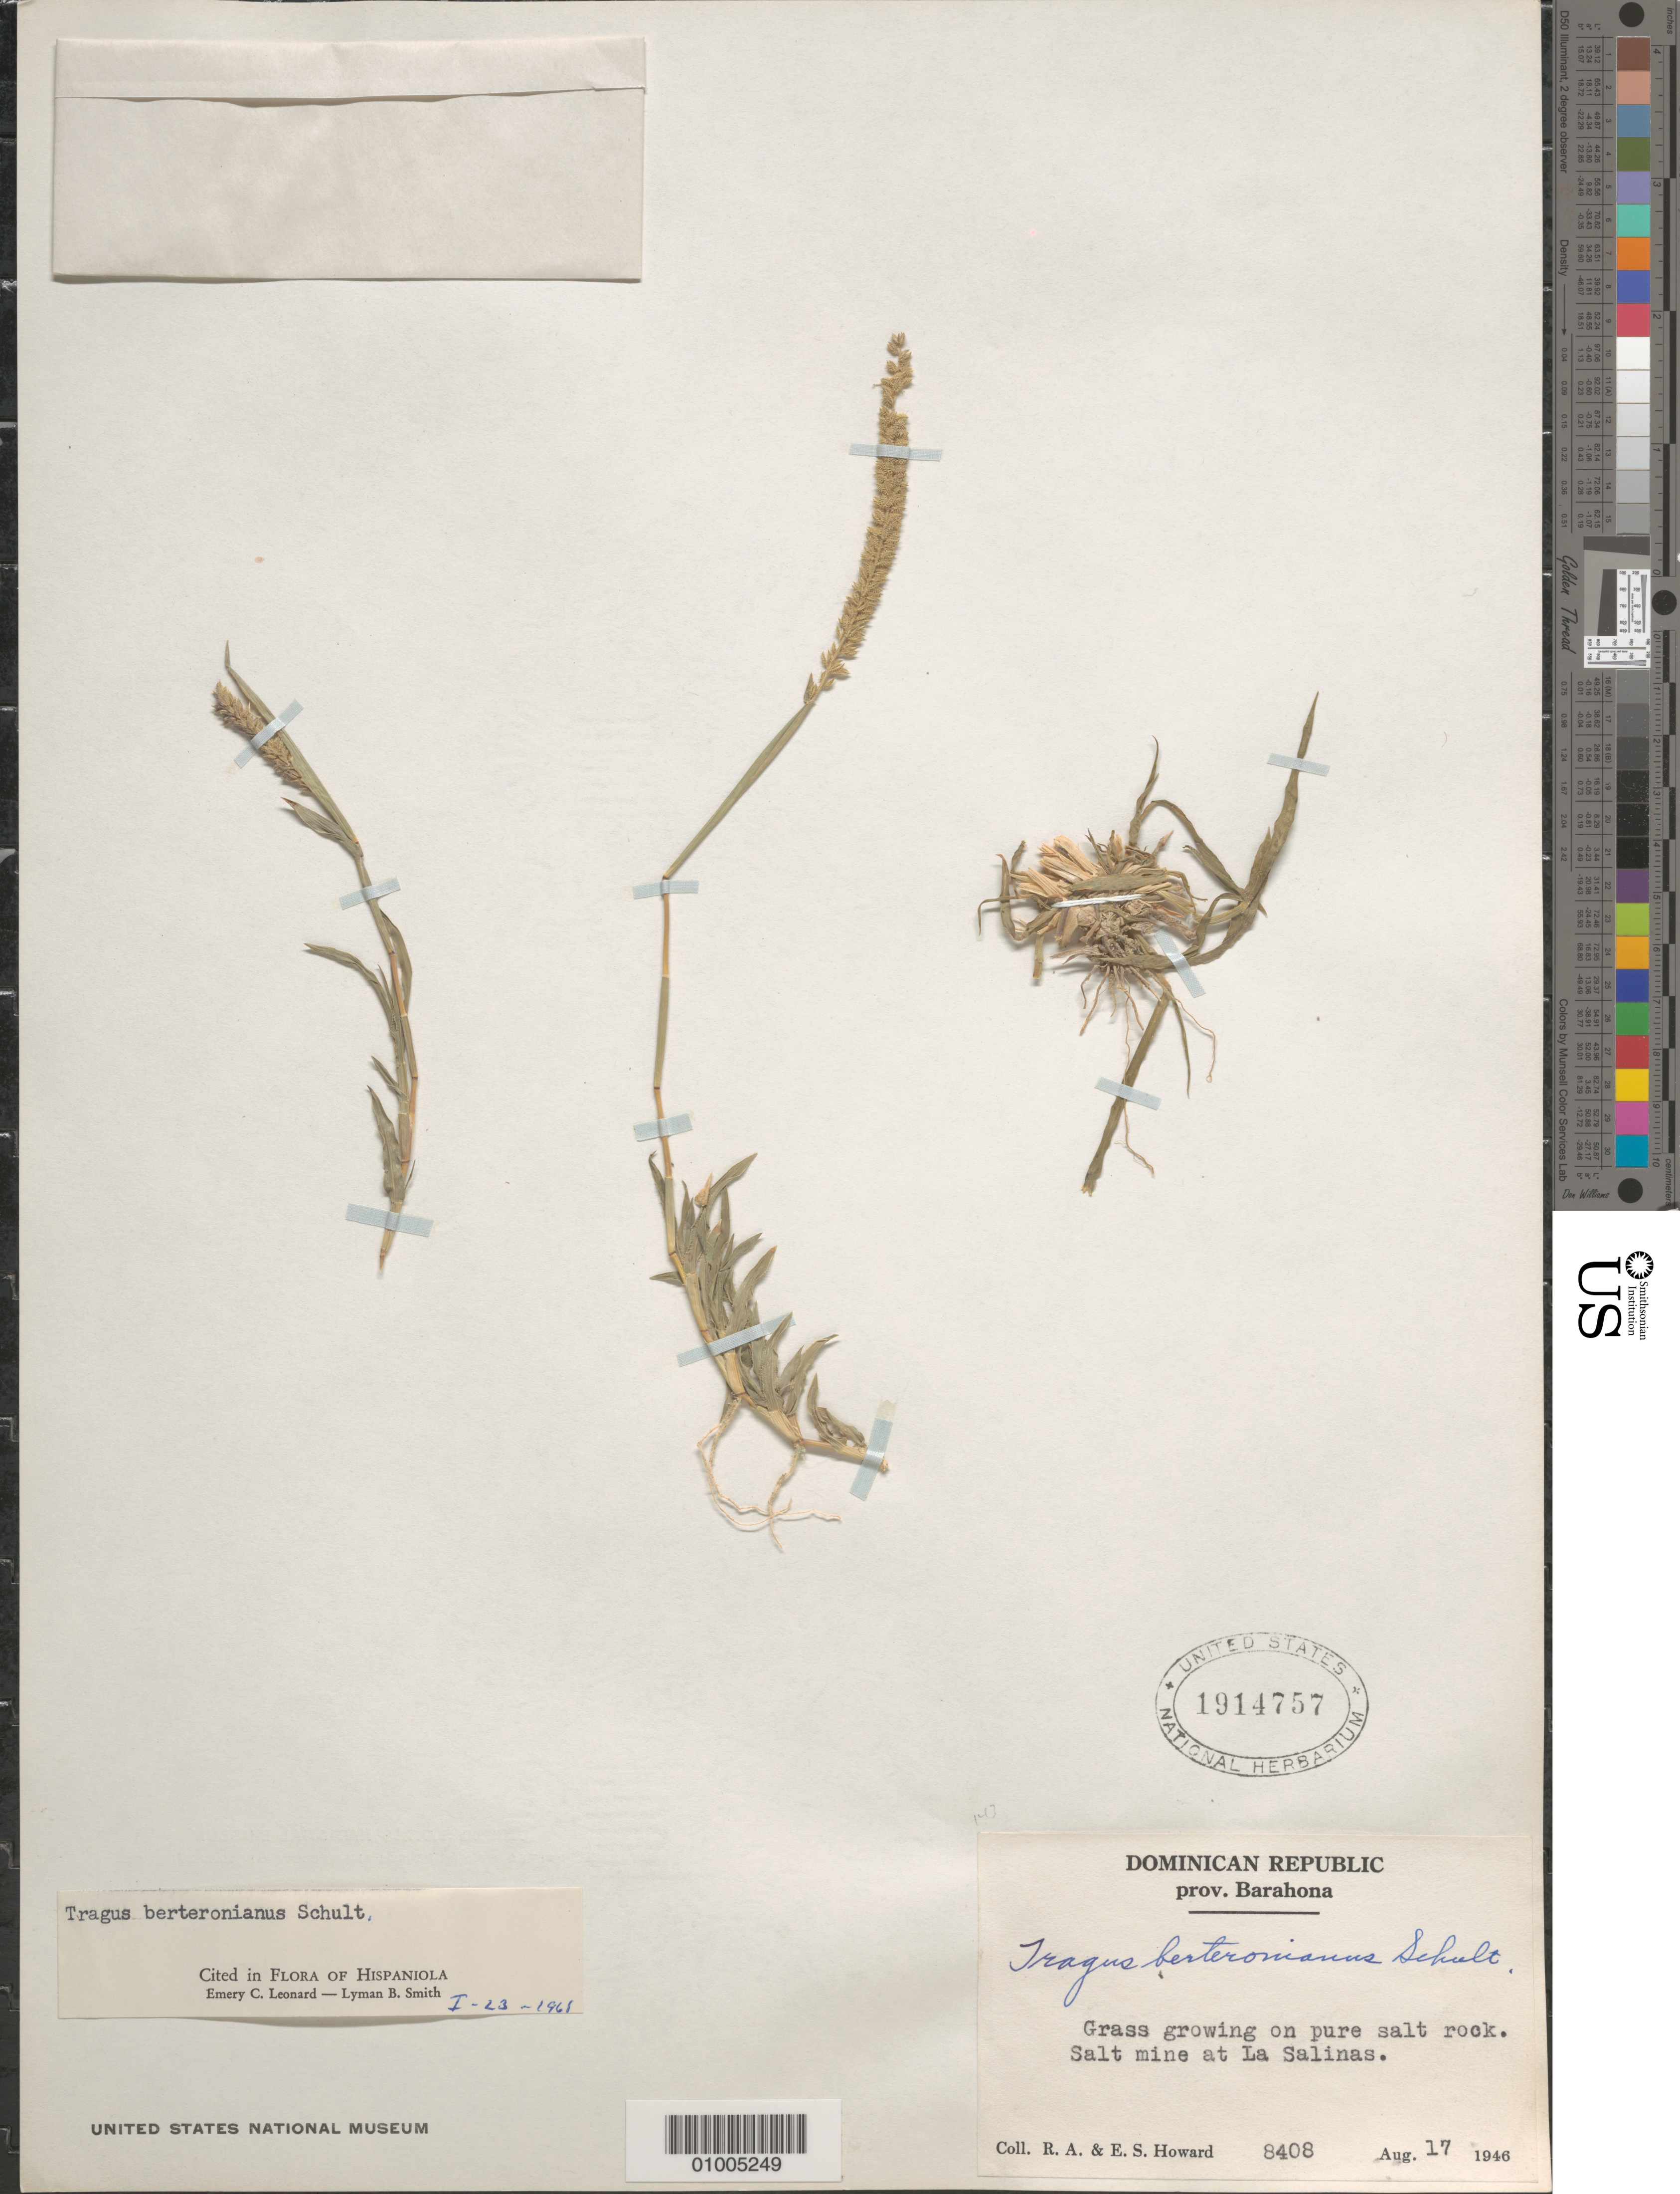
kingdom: Plantae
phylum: Tracheophyta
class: Liliopsida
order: Poales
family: Poaceae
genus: Tragus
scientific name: Tragus berteronianus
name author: Schult.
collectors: R. A. Howard & E. S. Howard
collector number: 8408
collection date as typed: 17 Aug 1946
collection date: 1946-08-17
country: Dominican Republic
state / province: Barahona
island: Hispaniola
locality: Grass growing on pure salt rock. Salt mine at La Salinas.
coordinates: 0 N, 0 E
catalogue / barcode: US 1914757